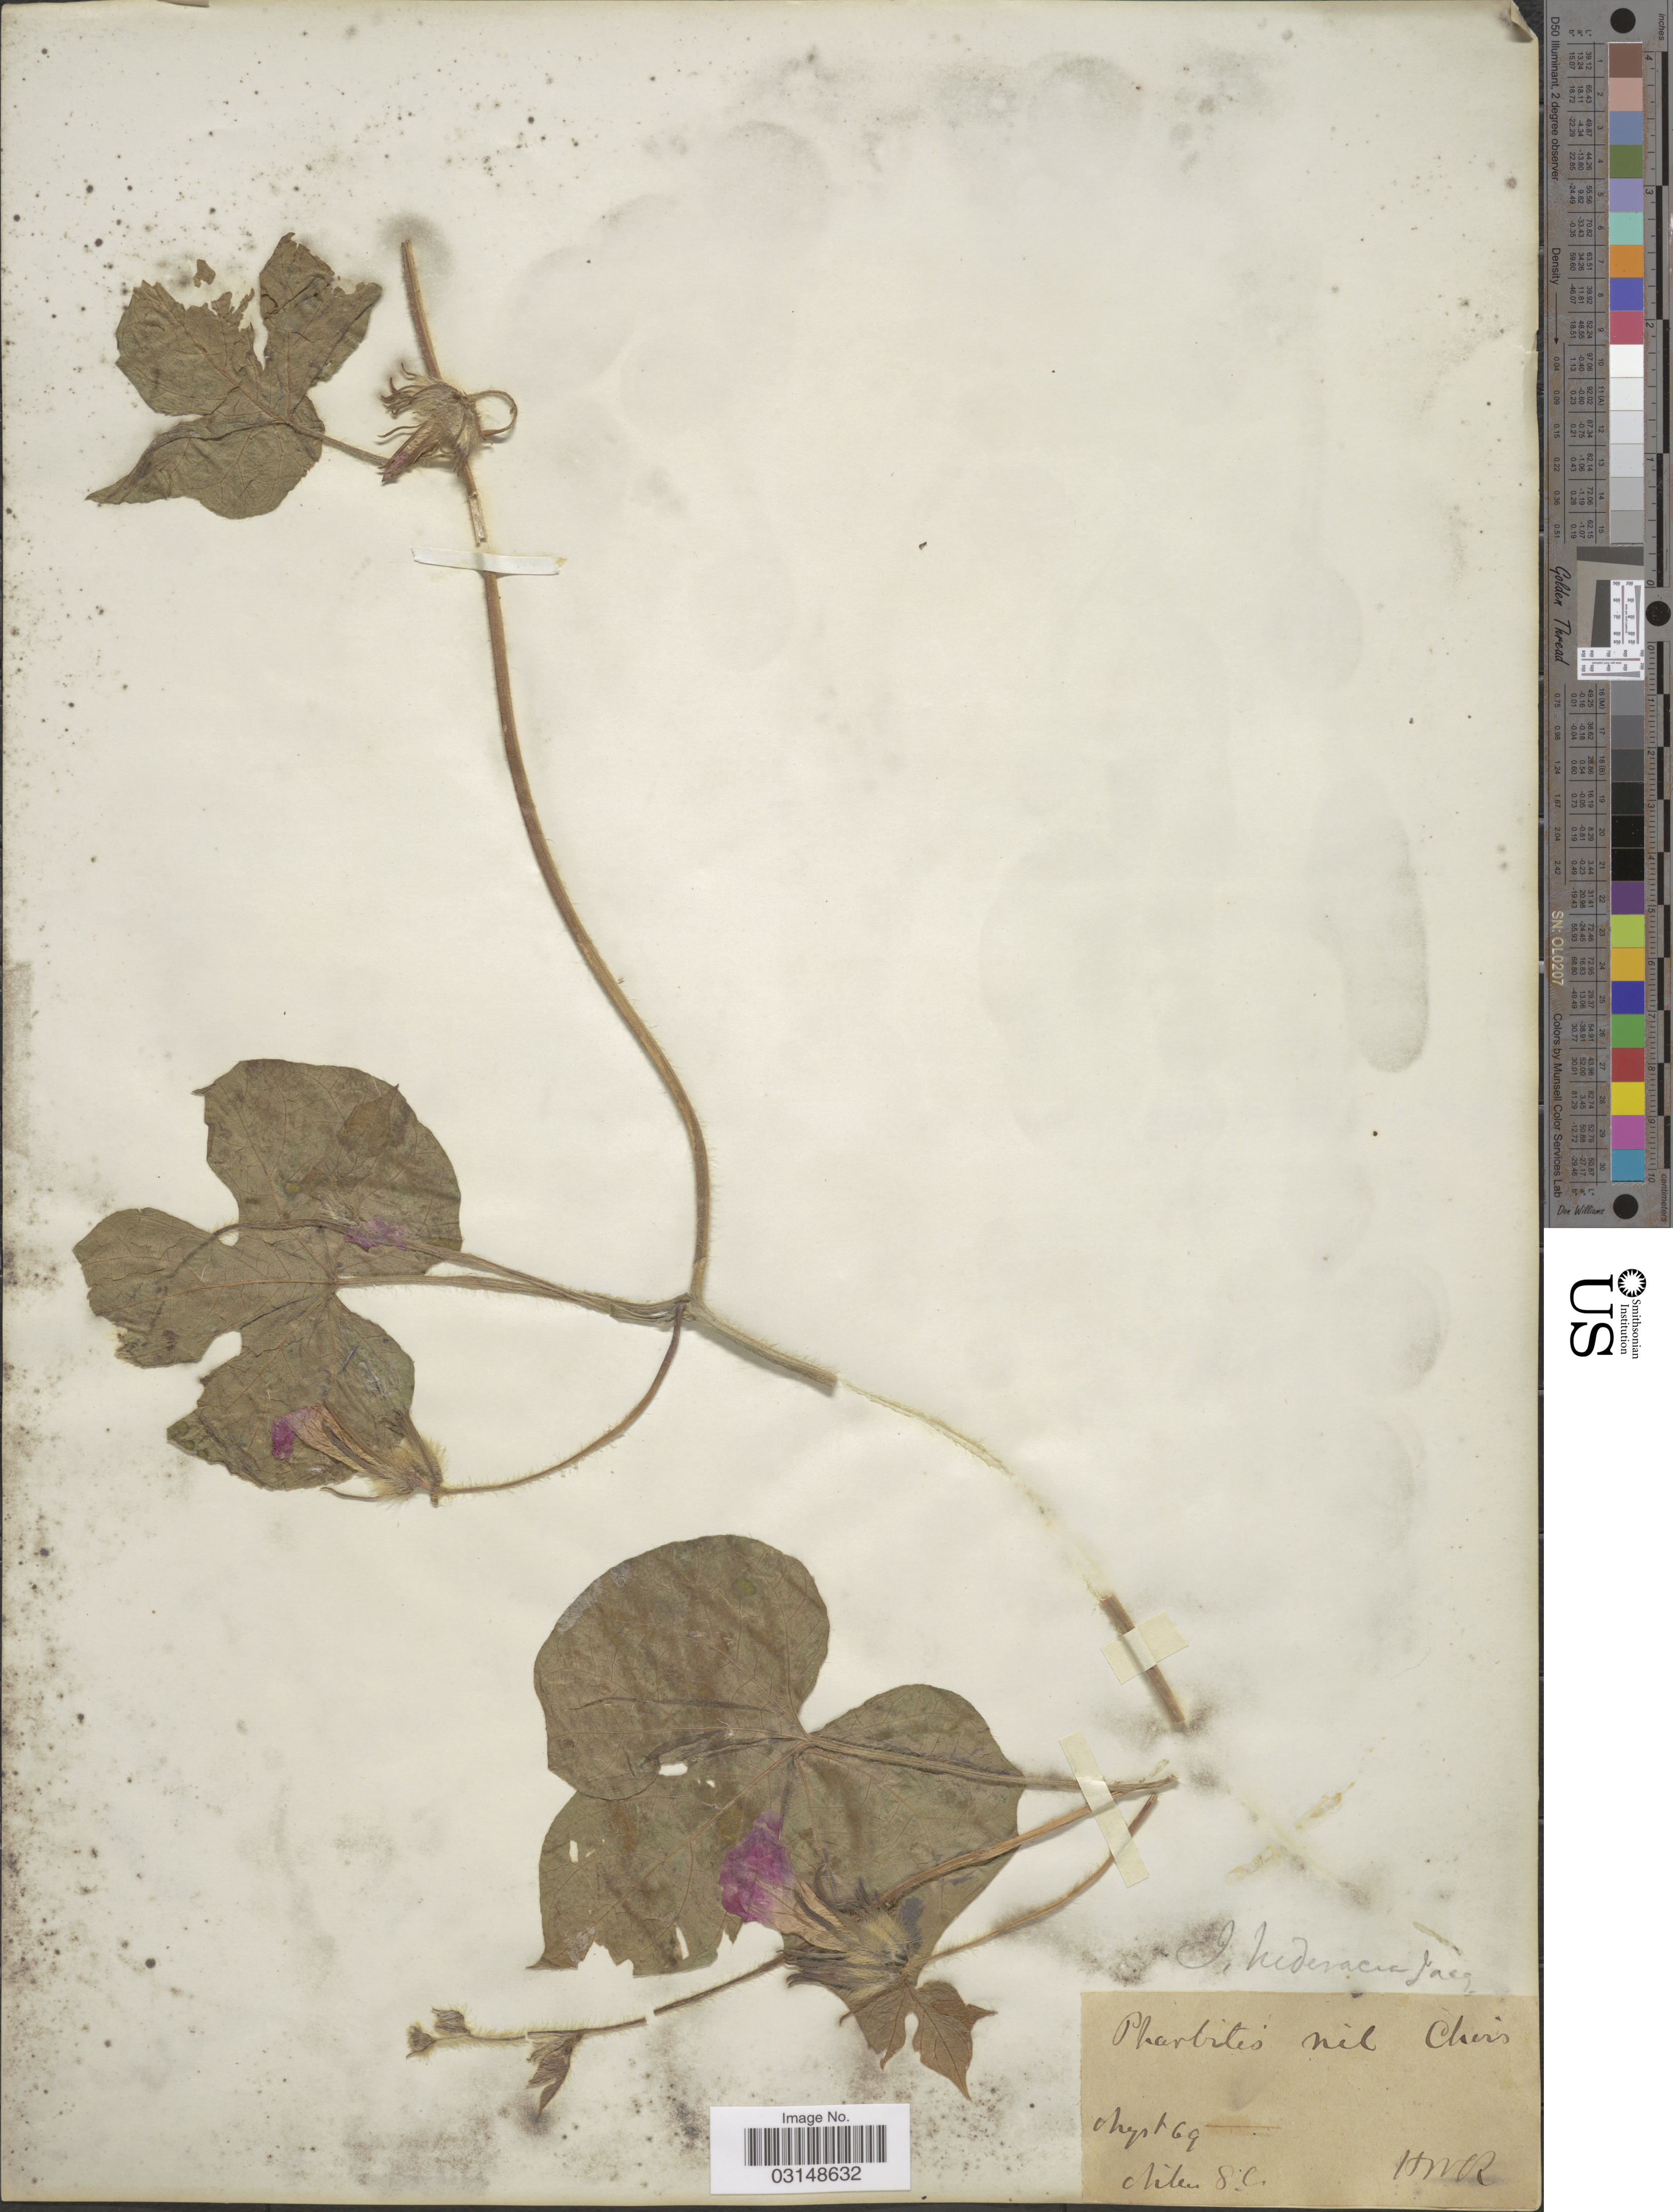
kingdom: Plantae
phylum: Tracheophyta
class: Magnoliopsida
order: Solanales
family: Convolvulaceae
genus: Ipomoea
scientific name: Ipomoea hederacea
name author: Jacq.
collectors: H. S. R.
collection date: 1869-08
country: United States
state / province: South Carolina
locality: Aiken, S.C.